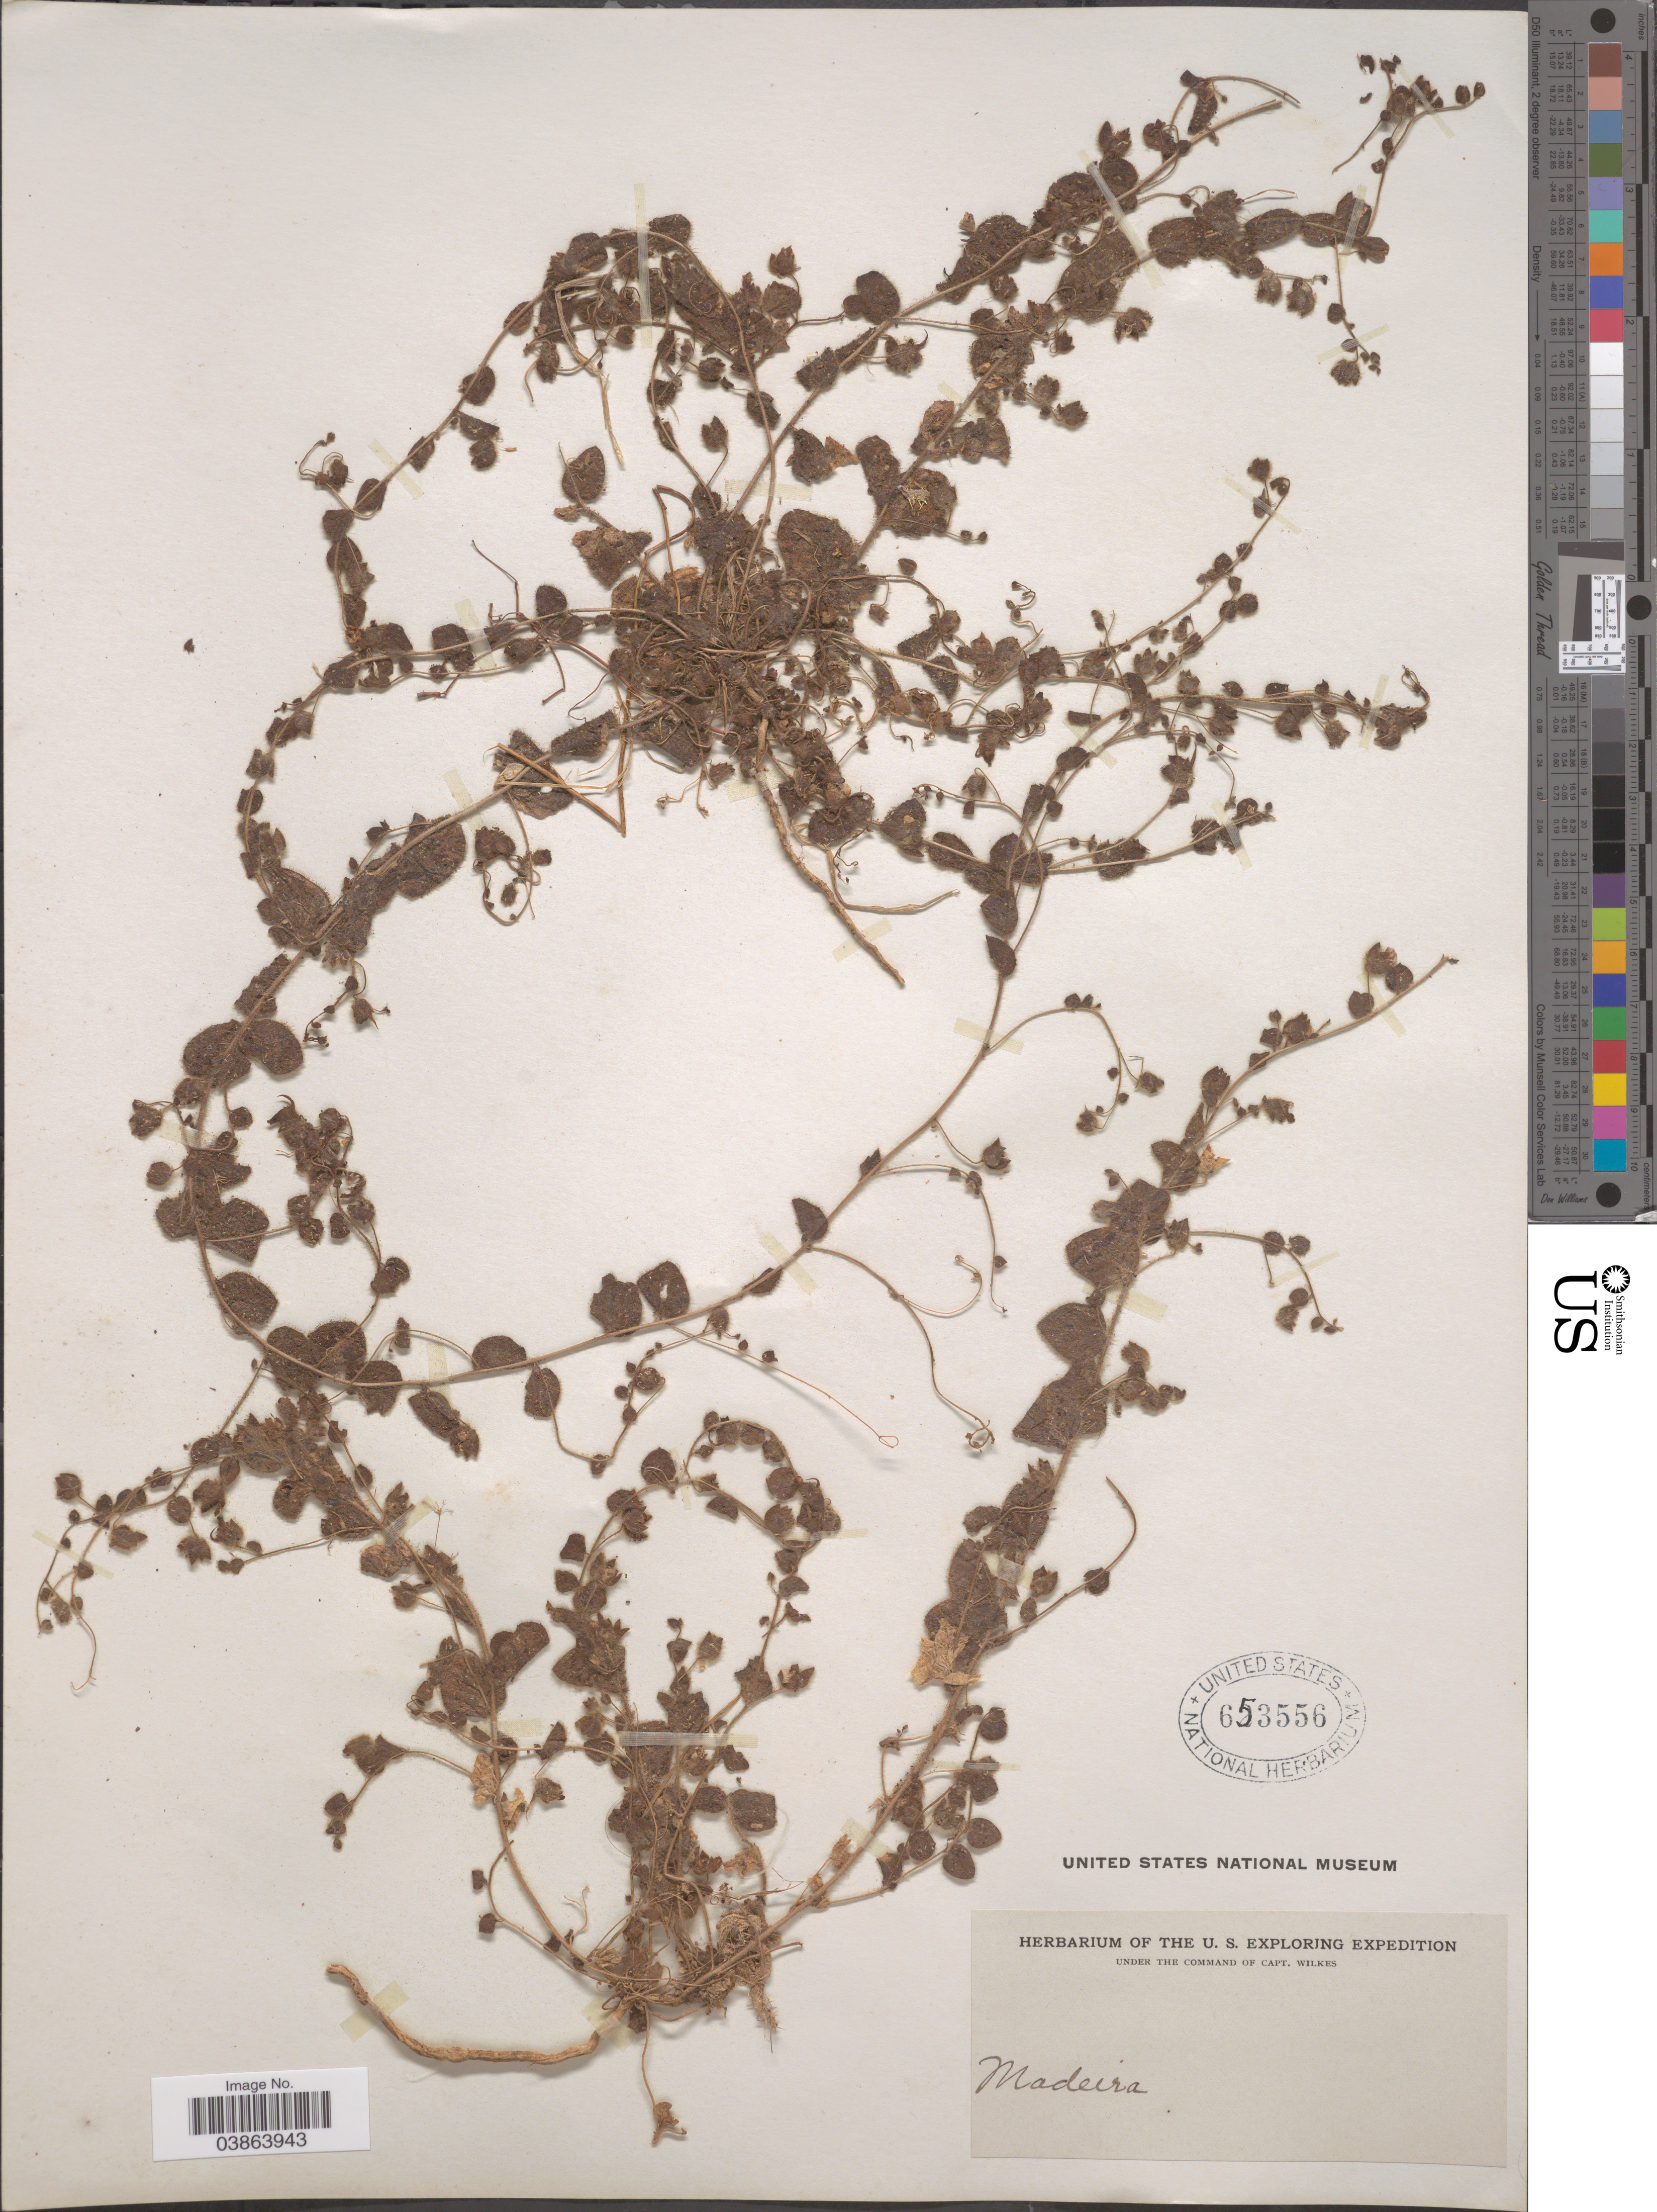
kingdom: Plantae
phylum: Tracheophyta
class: Magnoliopsida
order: Lamiales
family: Plantaginaceae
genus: Antirrhinum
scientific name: Antirrhinum sp.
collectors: Wilkes Explor. Exped.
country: Portugal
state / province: Madeira (Aut. Reg.)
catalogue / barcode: US 653556